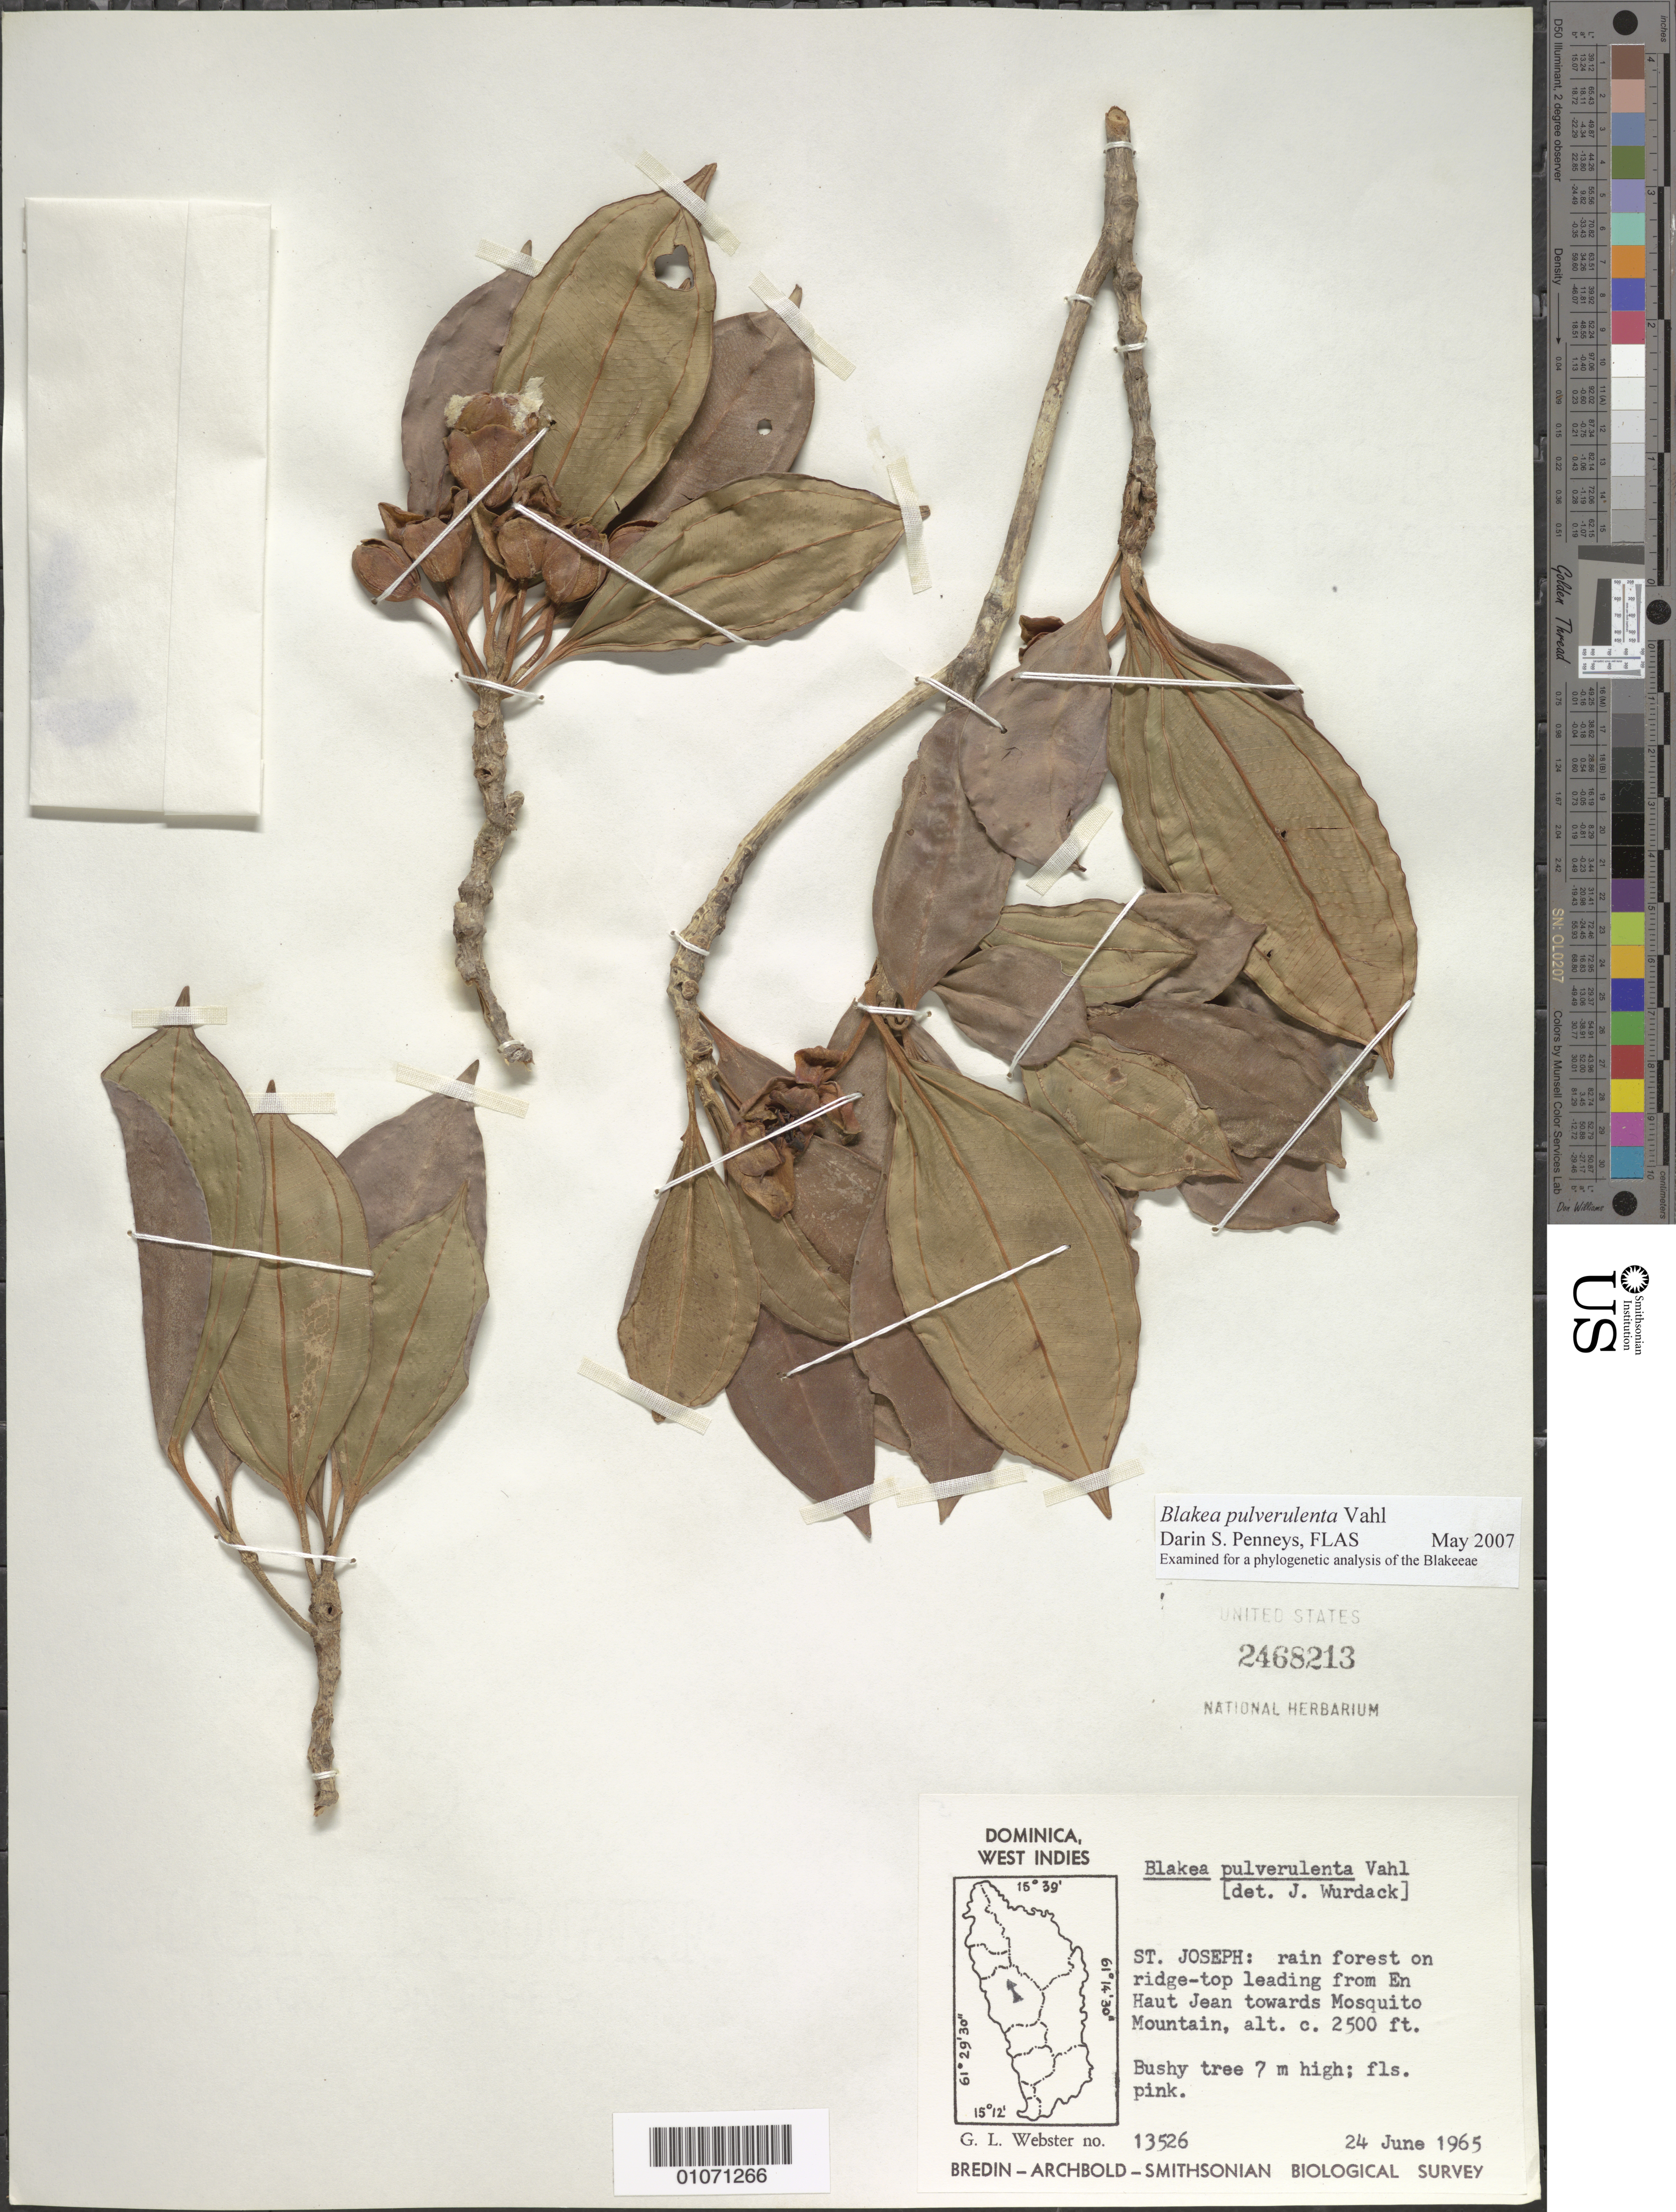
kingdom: Plantae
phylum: Tracheophyta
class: Magnoliopsida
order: Myrtales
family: Melastomataceae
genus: Blakea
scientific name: Blakea pulverulenta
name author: Vahl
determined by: Penneys, D. S.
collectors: G. L. Webster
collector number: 13526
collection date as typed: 24 Jun 1965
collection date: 1965-06-24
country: Dominica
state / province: St. Joseph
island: Dominica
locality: En Haut Jean towards Mosquito Mountain ridge top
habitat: Rainforest on ridge top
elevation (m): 762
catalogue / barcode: US 2468213